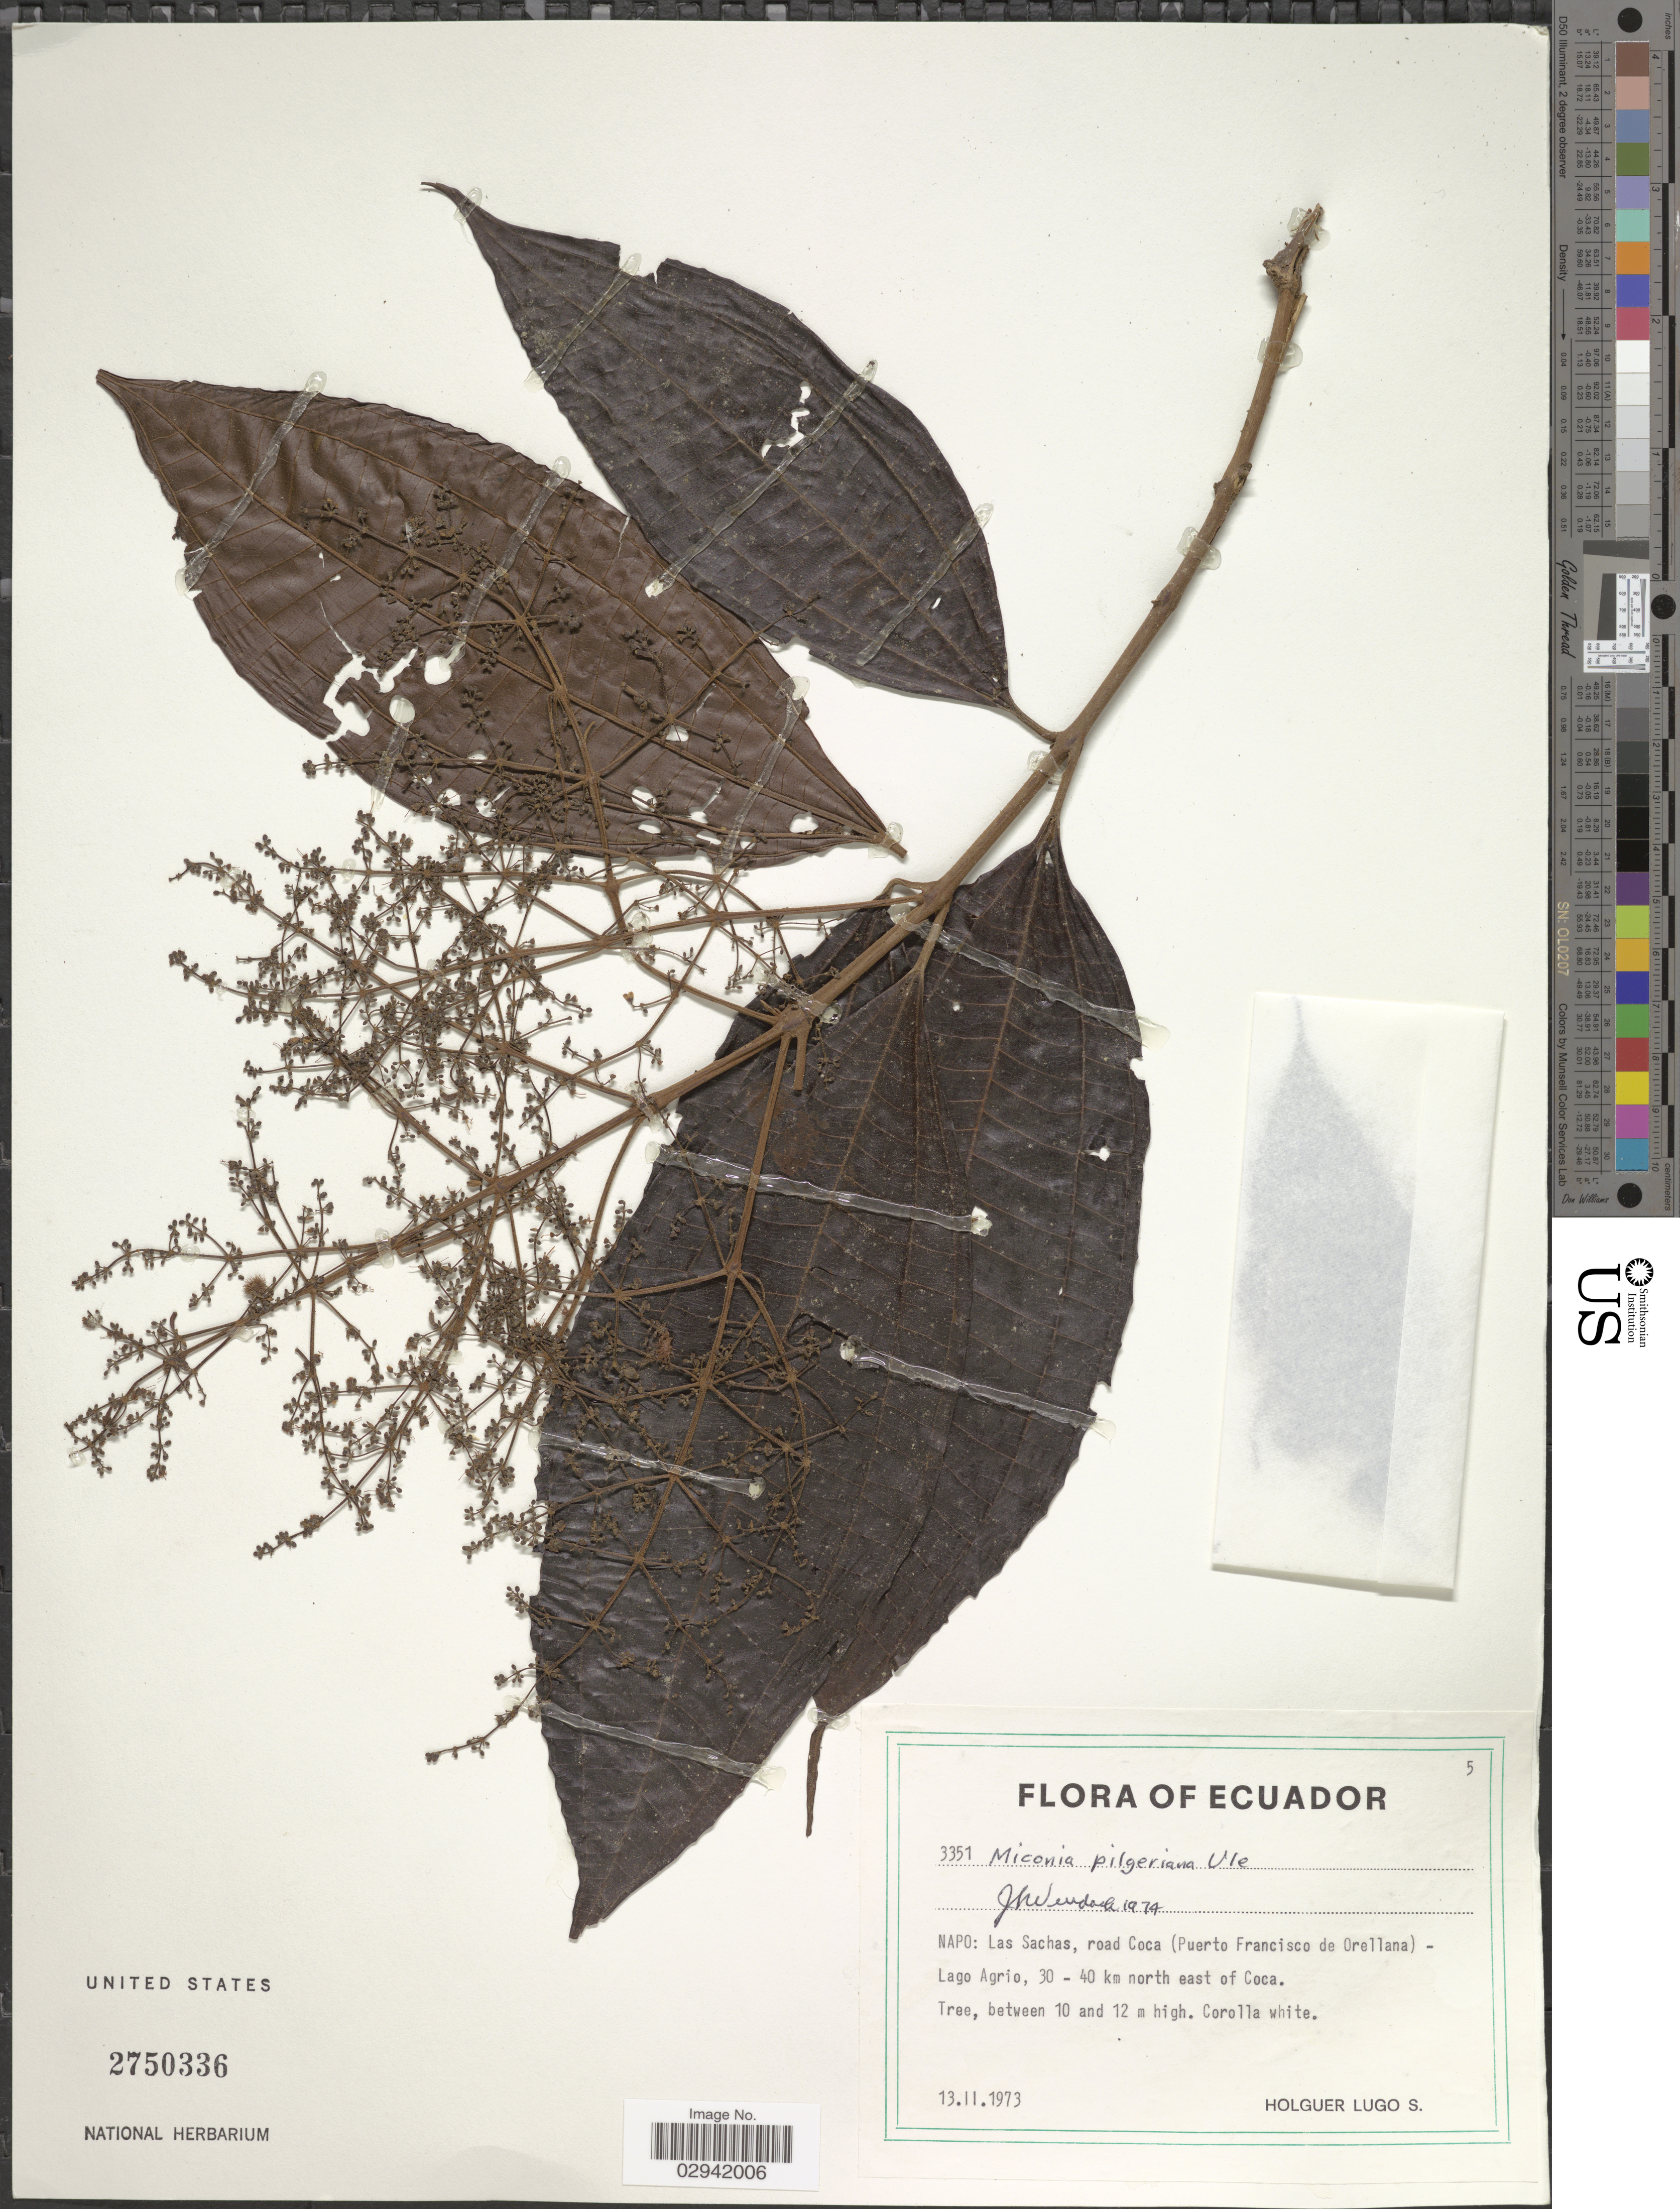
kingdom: Plantae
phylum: Tracheophyta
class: Magnoliopsida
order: Myrtales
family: Melastomataceae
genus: Miconia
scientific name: Miconia pilgeriana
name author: Ule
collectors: H. Lugo S.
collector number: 3351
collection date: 1973-02-13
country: Ecuador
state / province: Napo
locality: Las Sachas, road Coca (Puerto Francisco de Orellana) - Lago Agrio, 30 - 40 km north east of Coca.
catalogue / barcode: US 2750336